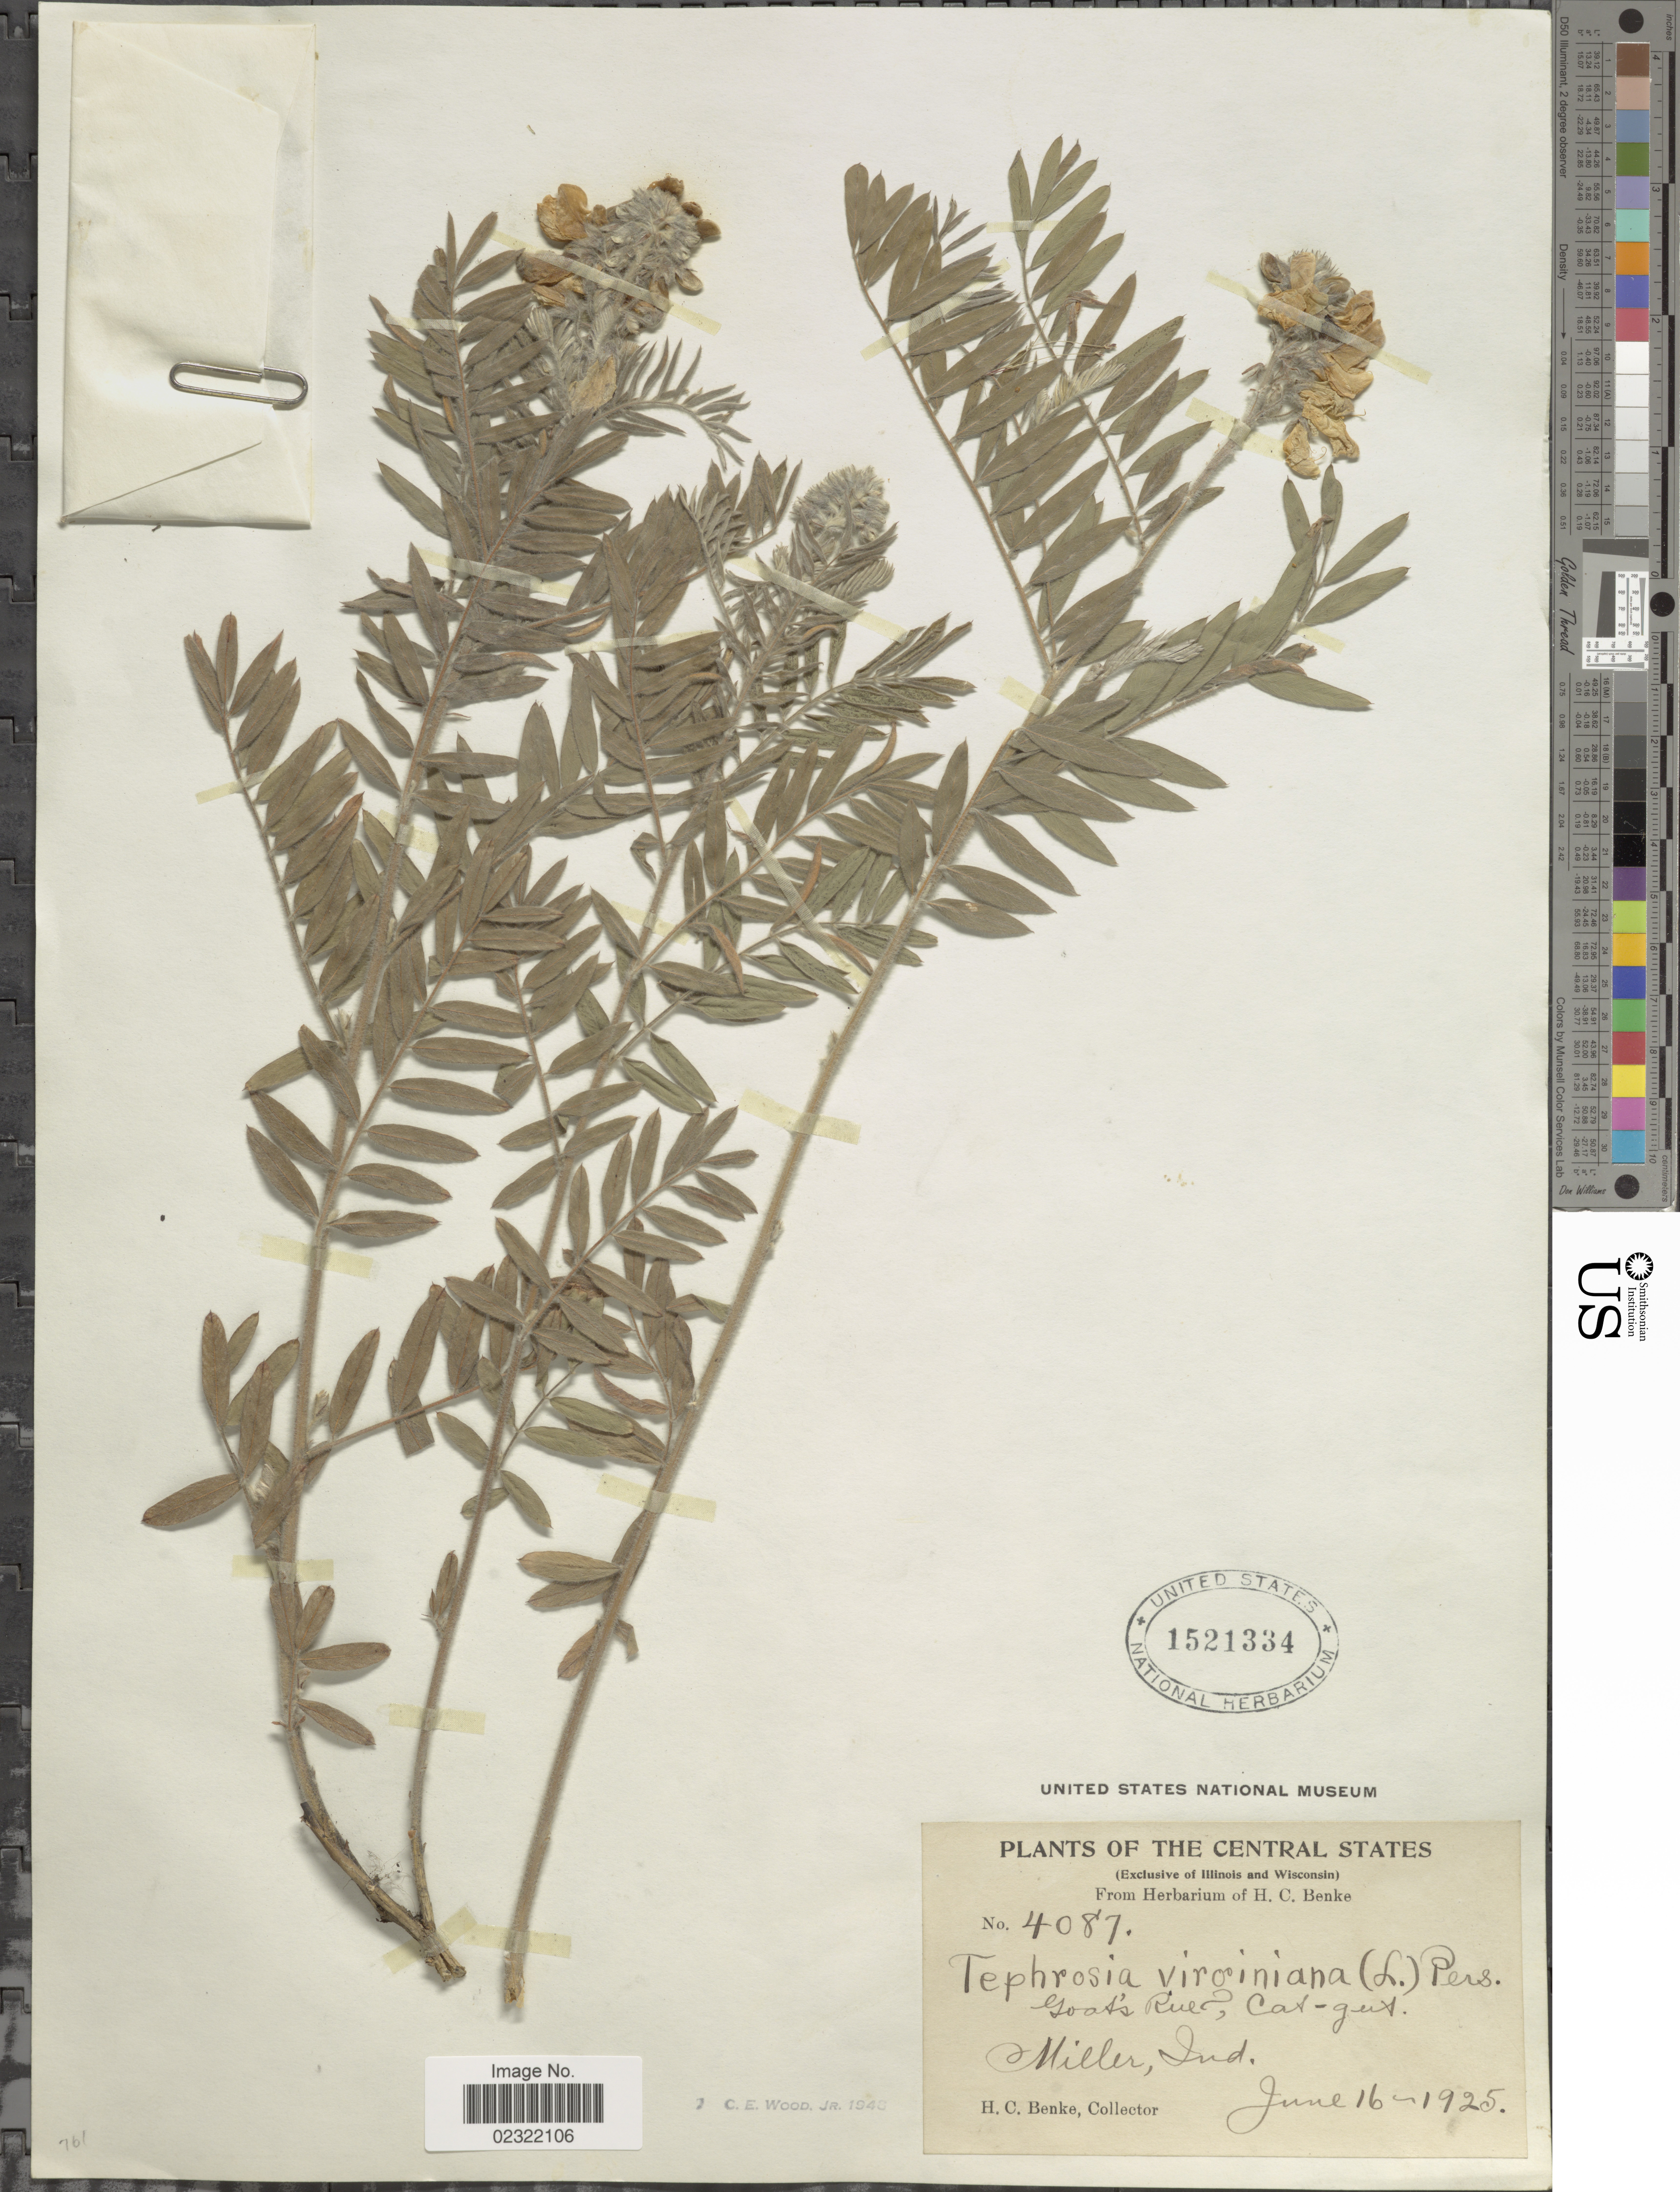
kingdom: Plantae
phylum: Tracheophyta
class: Magnoliopsida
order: Fabales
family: Fabaceae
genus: Tephrosia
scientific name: Tephrosia virginiana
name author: (L.) Pers.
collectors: H. Benke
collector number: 4087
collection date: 1925-06-16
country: United States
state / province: Indiana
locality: The Central States, Goat's Rue, Cat-gus, Miller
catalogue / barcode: US 1521334